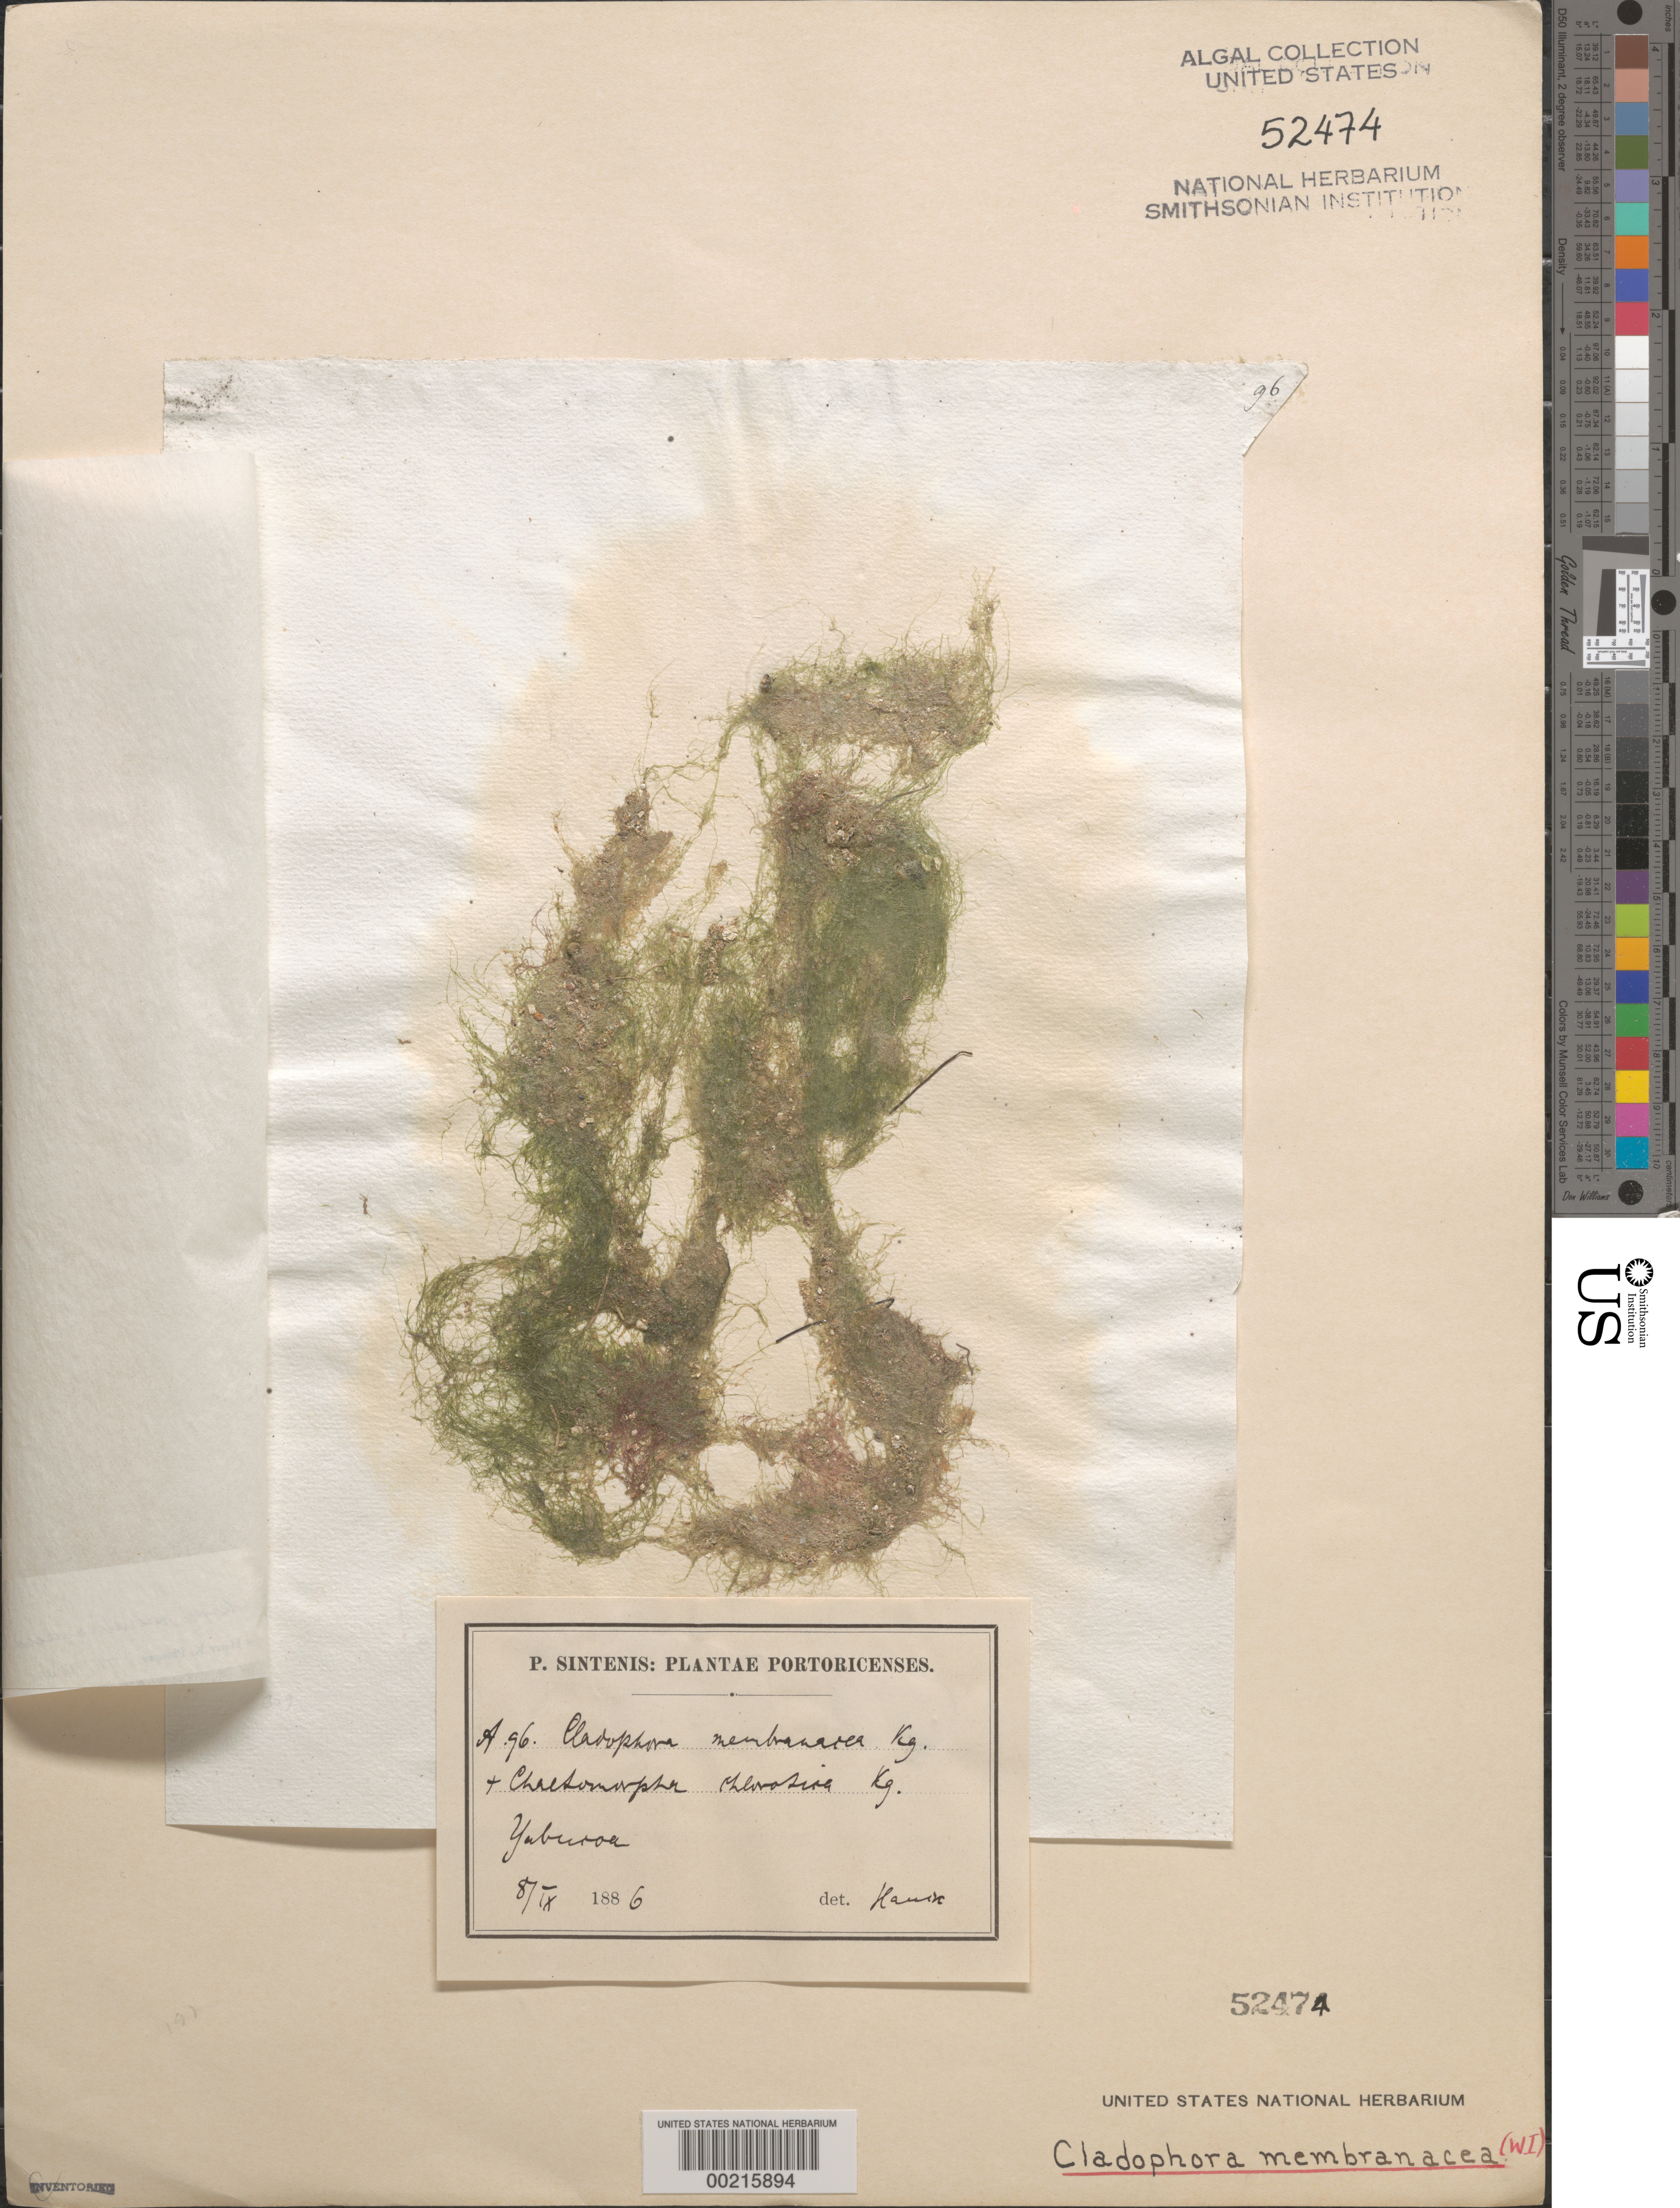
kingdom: Plantae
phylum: Chlorophyta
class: Ulvophyceae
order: Cladophorales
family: Cladophoraceae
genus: Cladophora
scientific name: Cladophora vagabunda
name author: (L.) C. Hoek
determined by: Algae name updating Project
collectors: F. Hauck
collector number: A.96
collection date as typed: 08 Sep 1886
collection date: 1886-09-08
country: Puerto Rico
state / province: Yabucoa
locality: Yabucoa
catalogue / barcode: US 52474